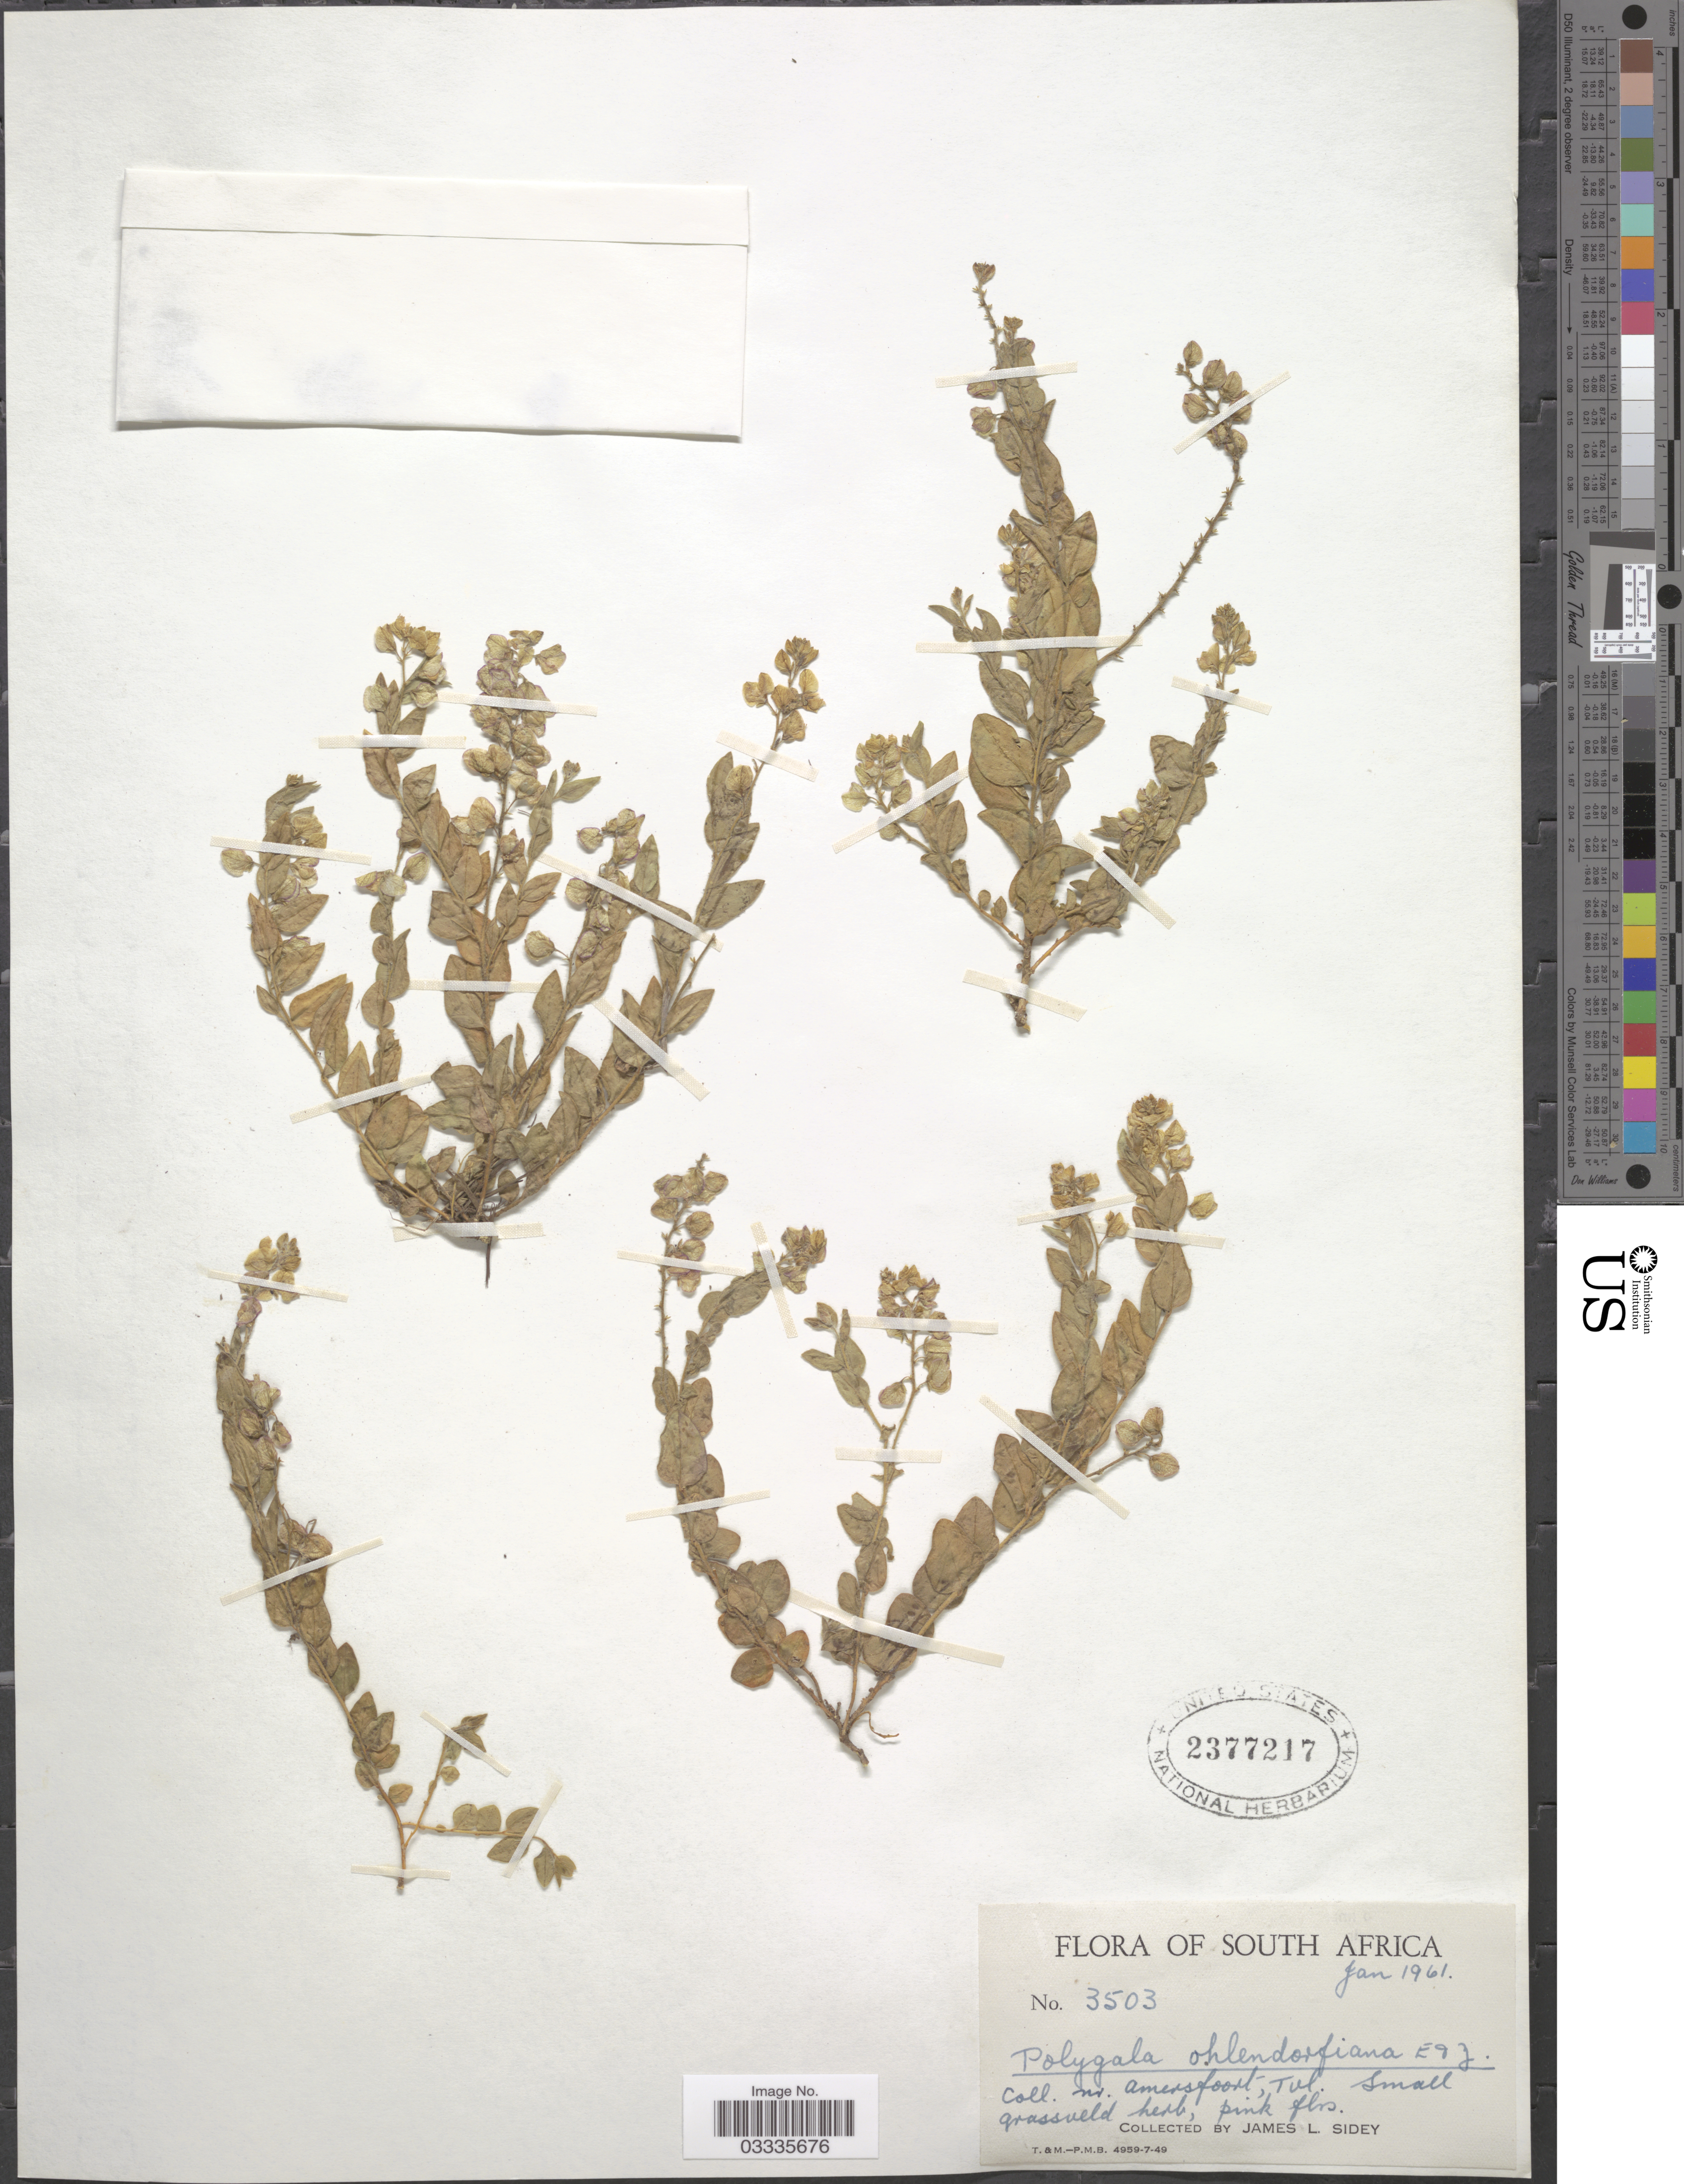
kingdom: Plantae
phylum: Tracheophyta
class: Magnoliopsida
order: Fabales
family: Polygalaceae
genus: Polygala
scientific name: Polygala ohlendorfiana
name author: Eckl. & Zeyh.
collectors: J. L. Sidey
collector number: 3503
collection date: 1961-01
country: South Africa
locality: Nr. Amersfoort, Tvl.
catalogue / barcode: US 2377217